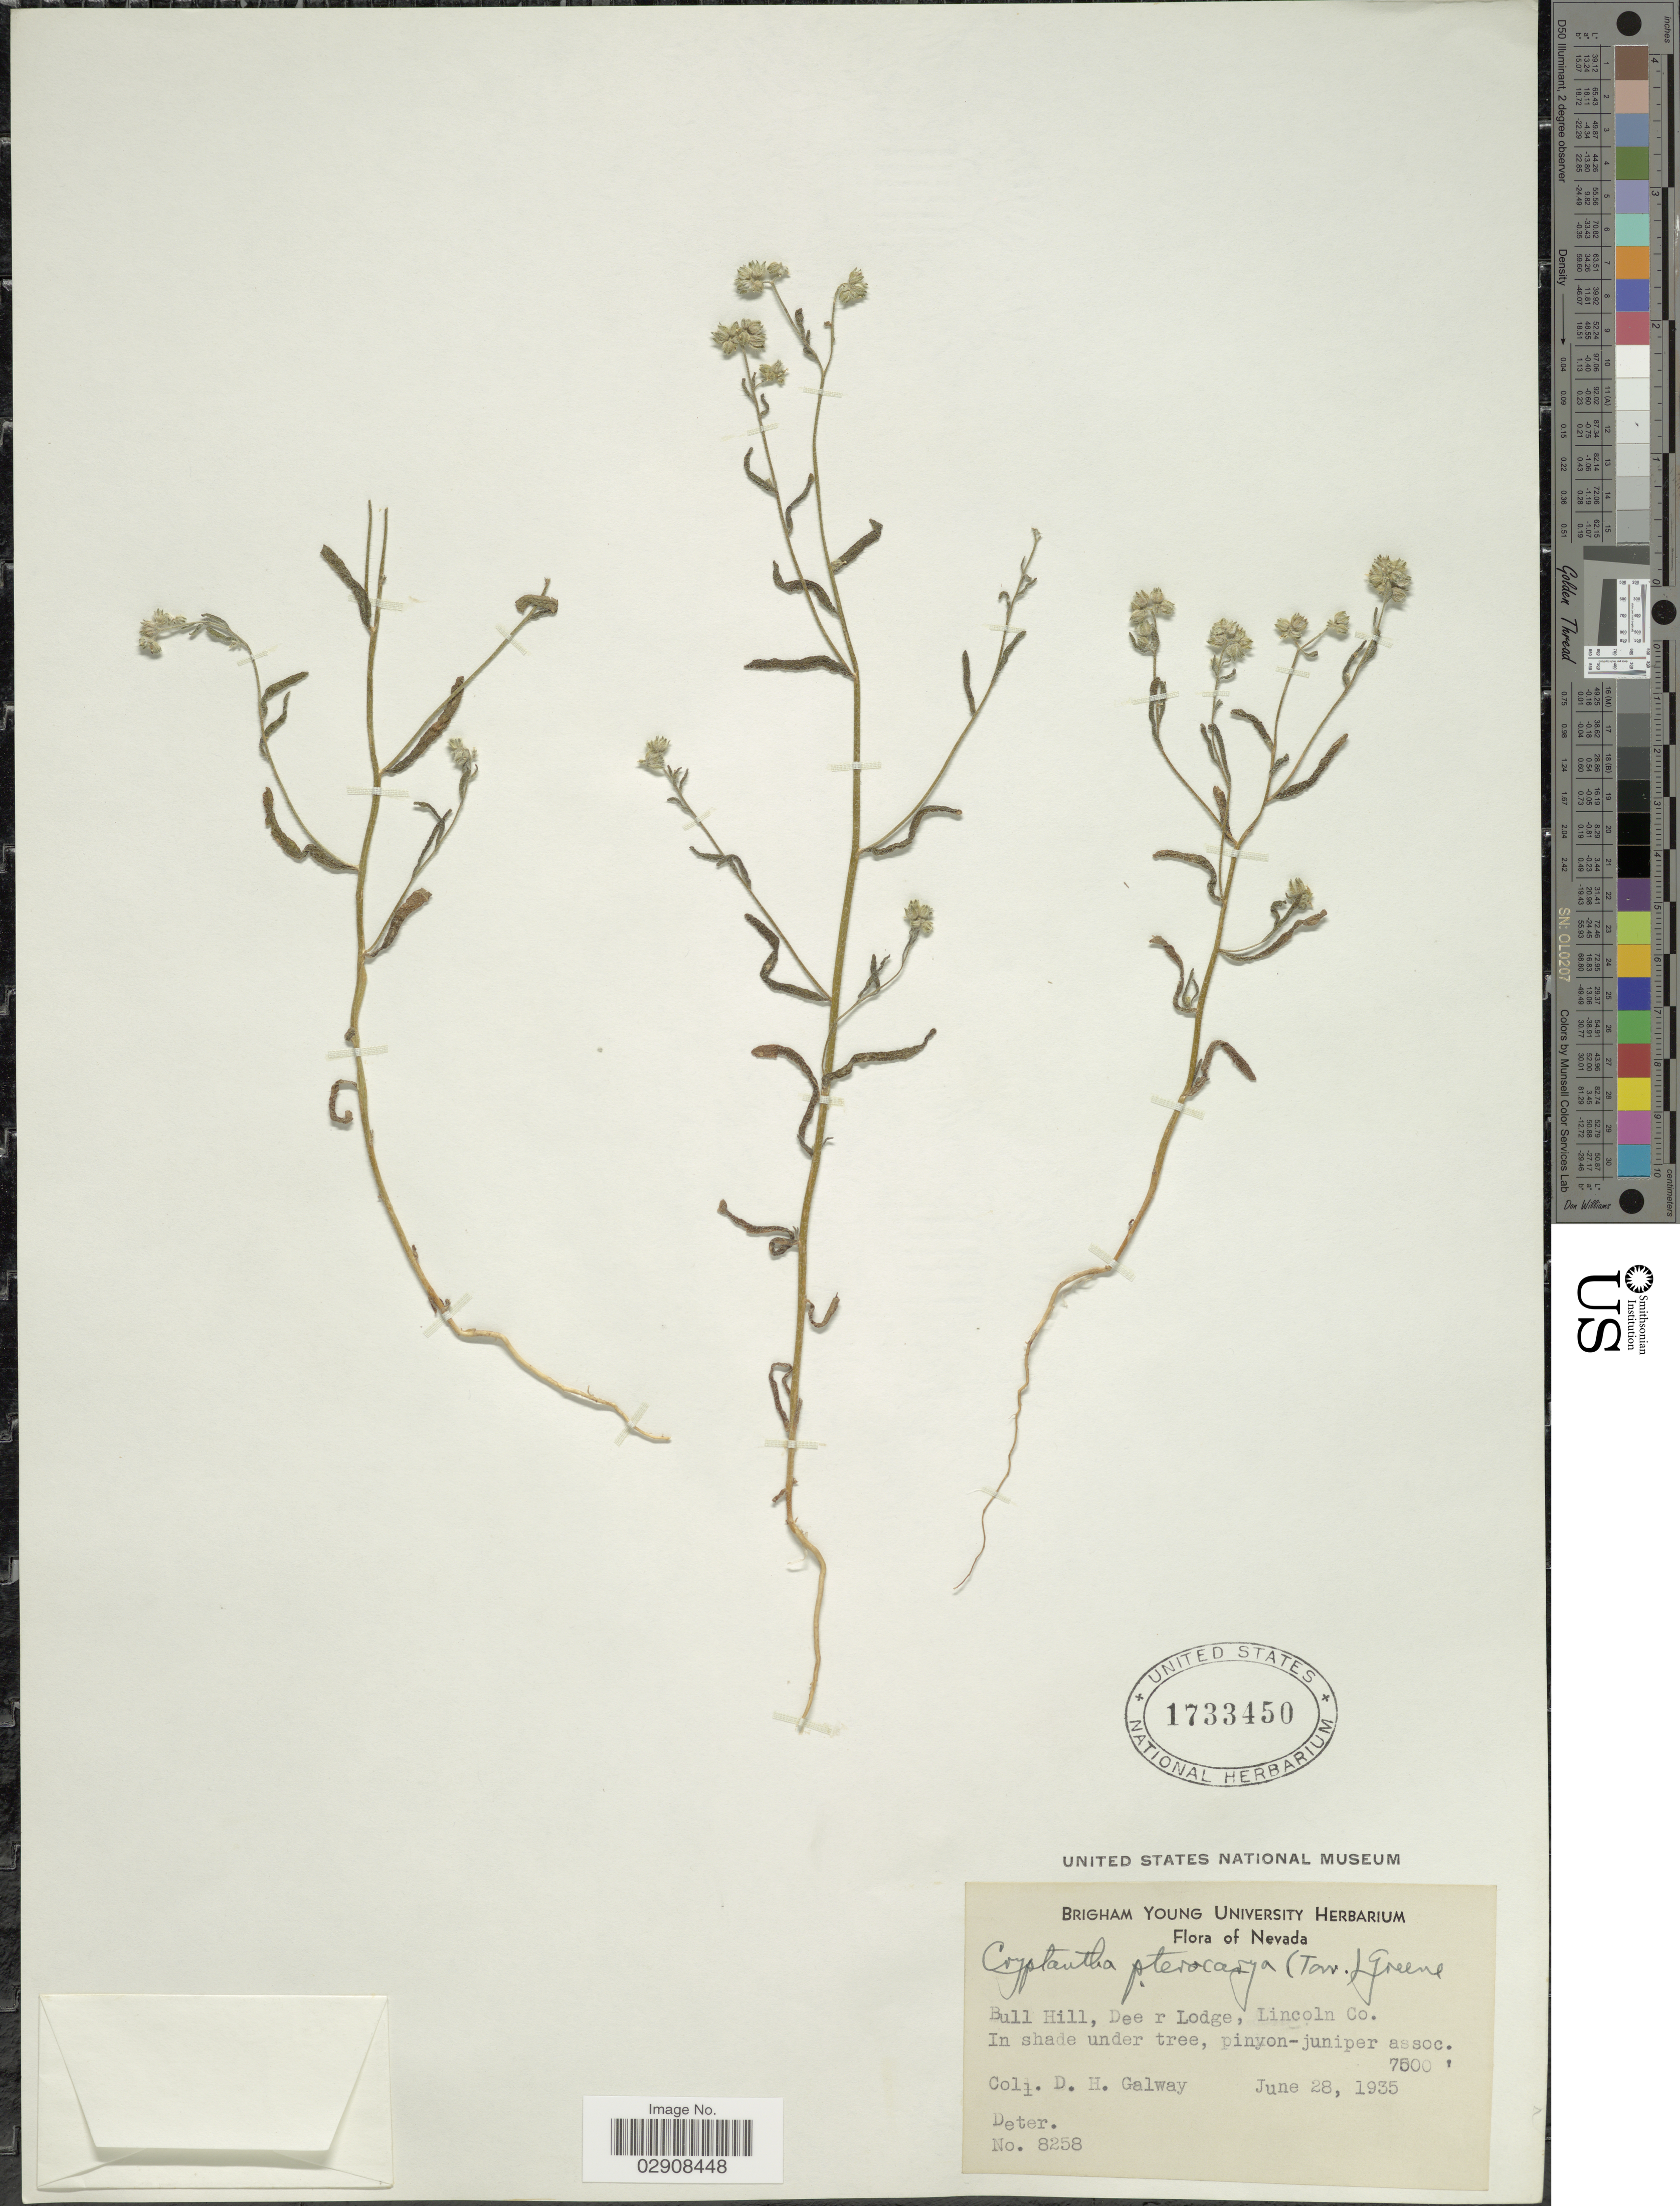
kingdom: Plantae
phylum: Tracheophyta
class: Magnoliopsida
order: Boraginales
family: Boraginaceae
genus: Cryptantha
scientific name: Cryptantha pterocarya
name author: (Torr.) Greene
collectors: D. Galway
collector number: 8258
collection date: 1935-06-28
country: United States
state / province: Nevada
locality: Bull Hill, Deer Lodge, Lincoln Co.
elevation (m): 2286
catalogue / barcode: US 1733450